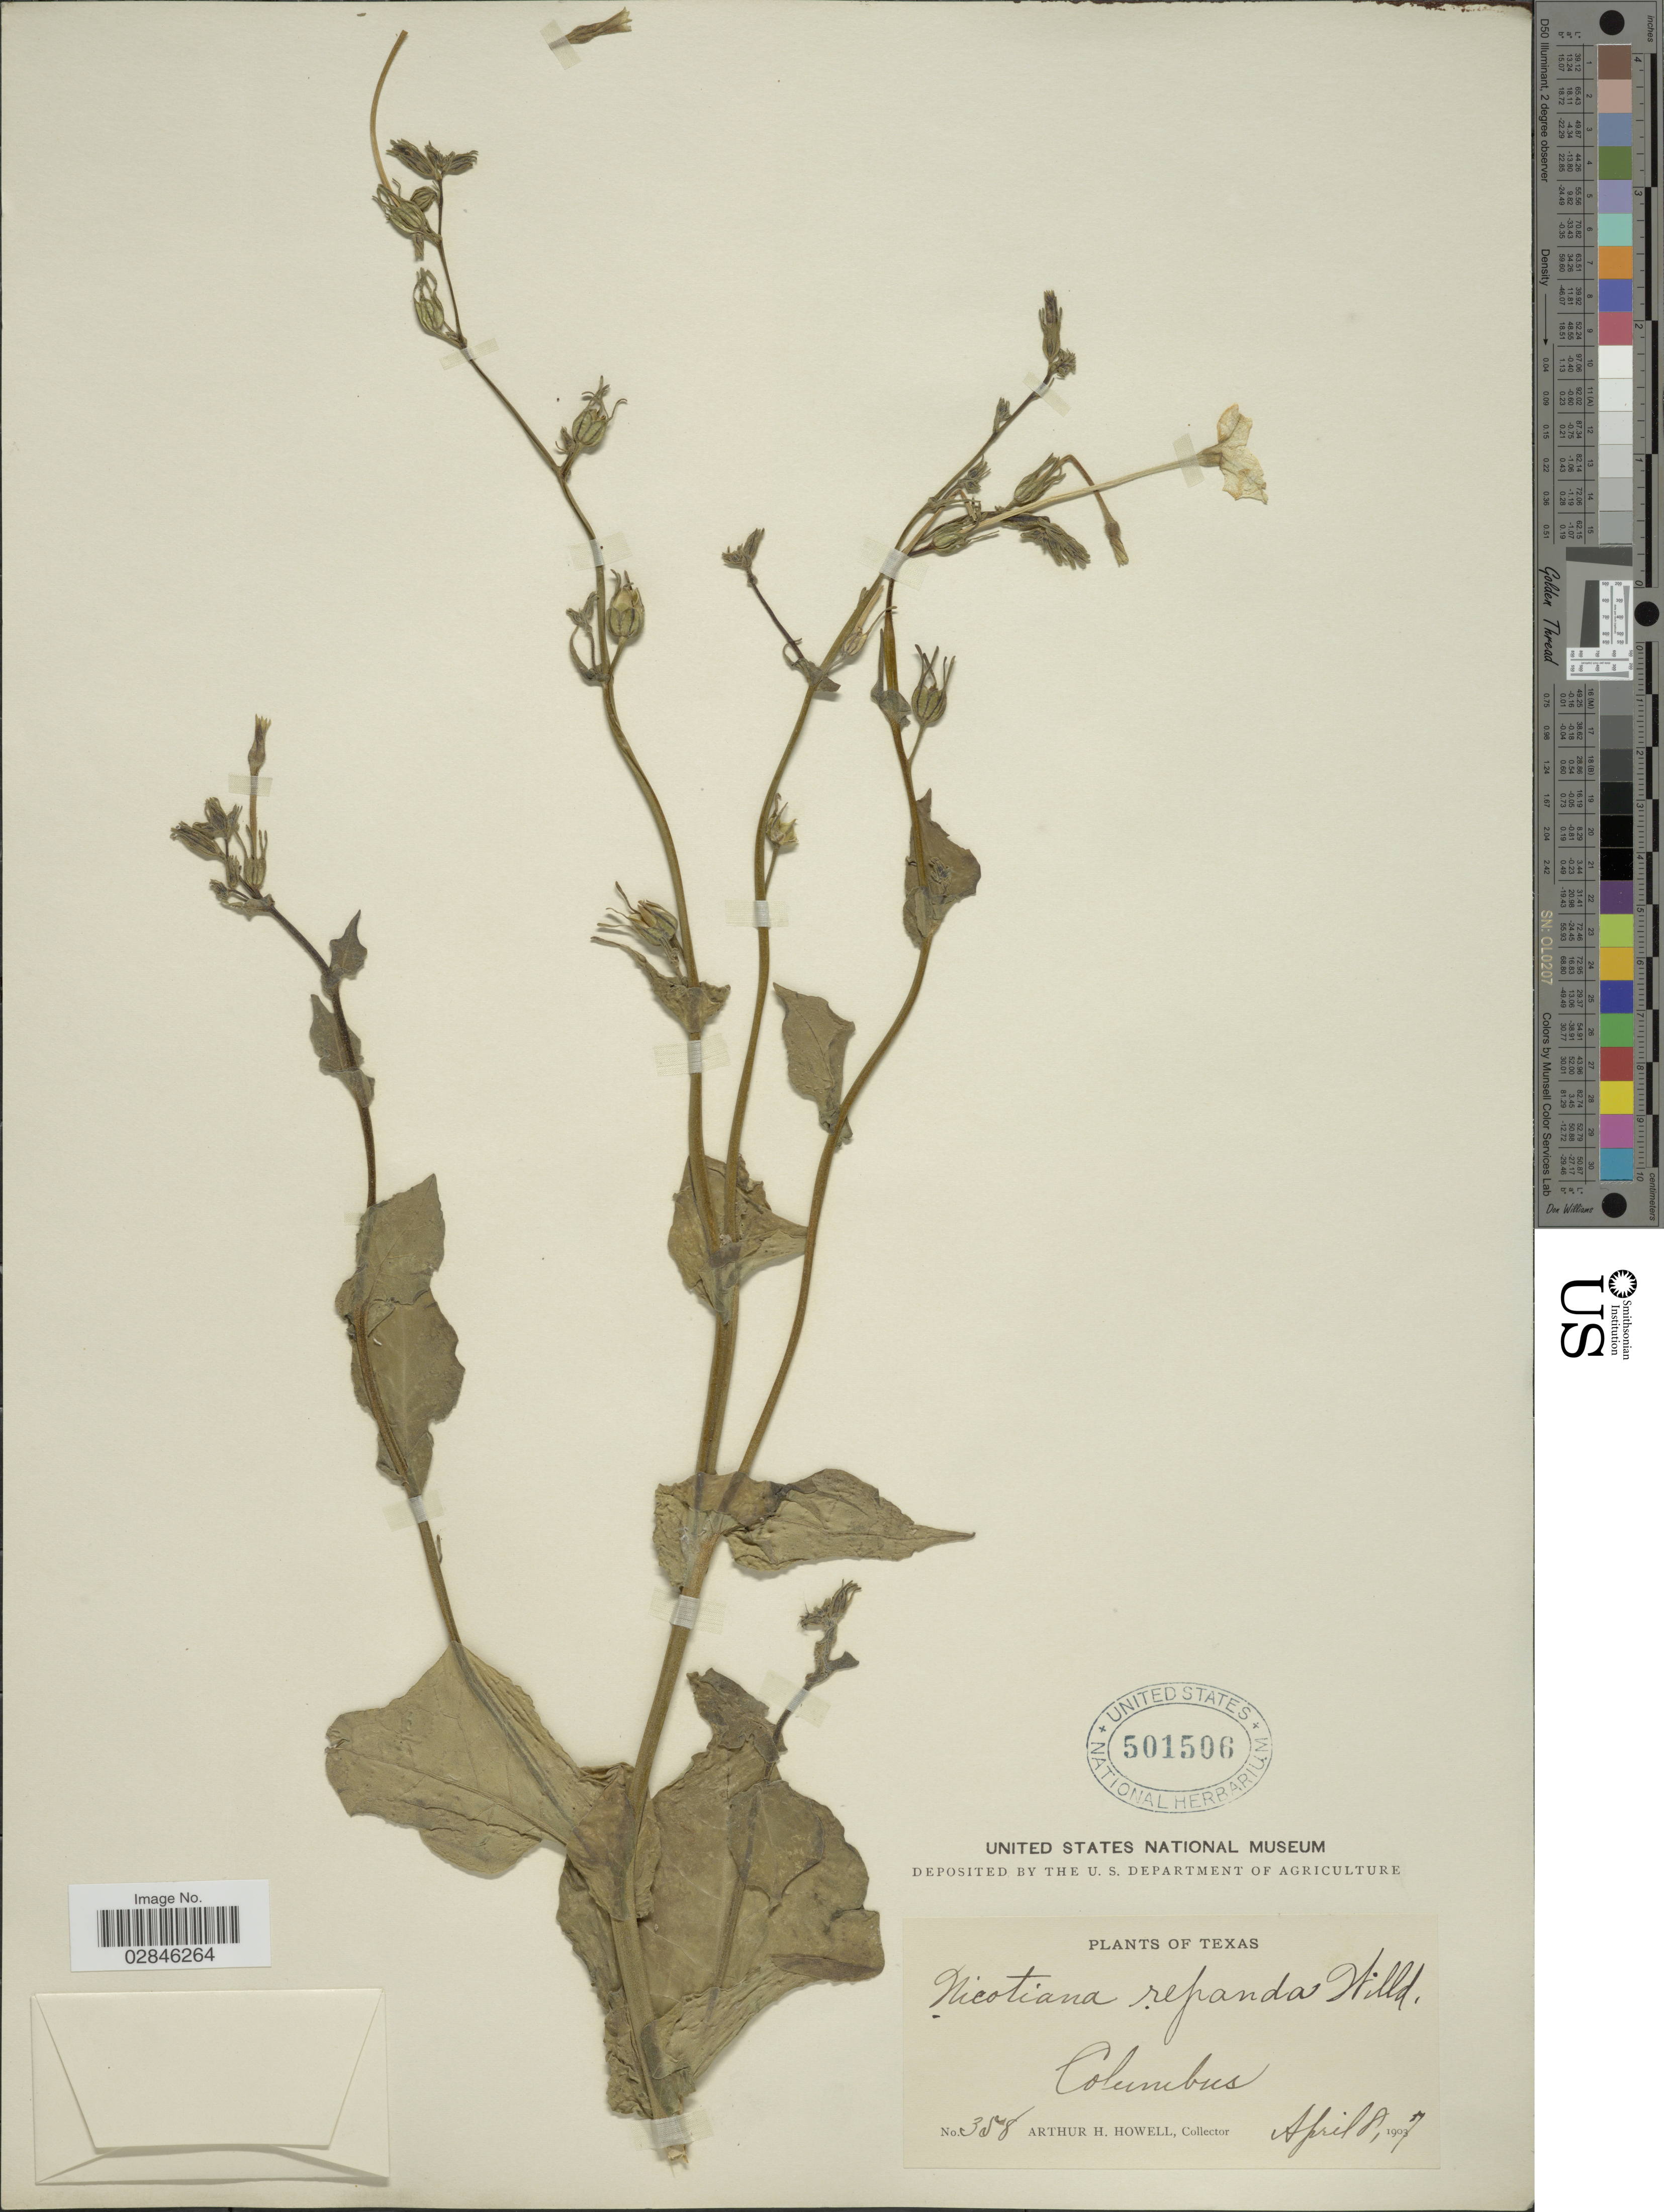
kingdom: Plantae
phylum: Tracheophyta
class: Magnoliopsida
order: Solanales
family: Solanaceae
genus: Nicotiana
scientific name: Nicotiana repanda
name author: Willd. ex Lehm.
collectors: A. H. Howell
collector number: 358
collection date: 1907-04-08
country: United States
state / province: Texas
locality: Columbus.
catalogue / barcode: US 501506